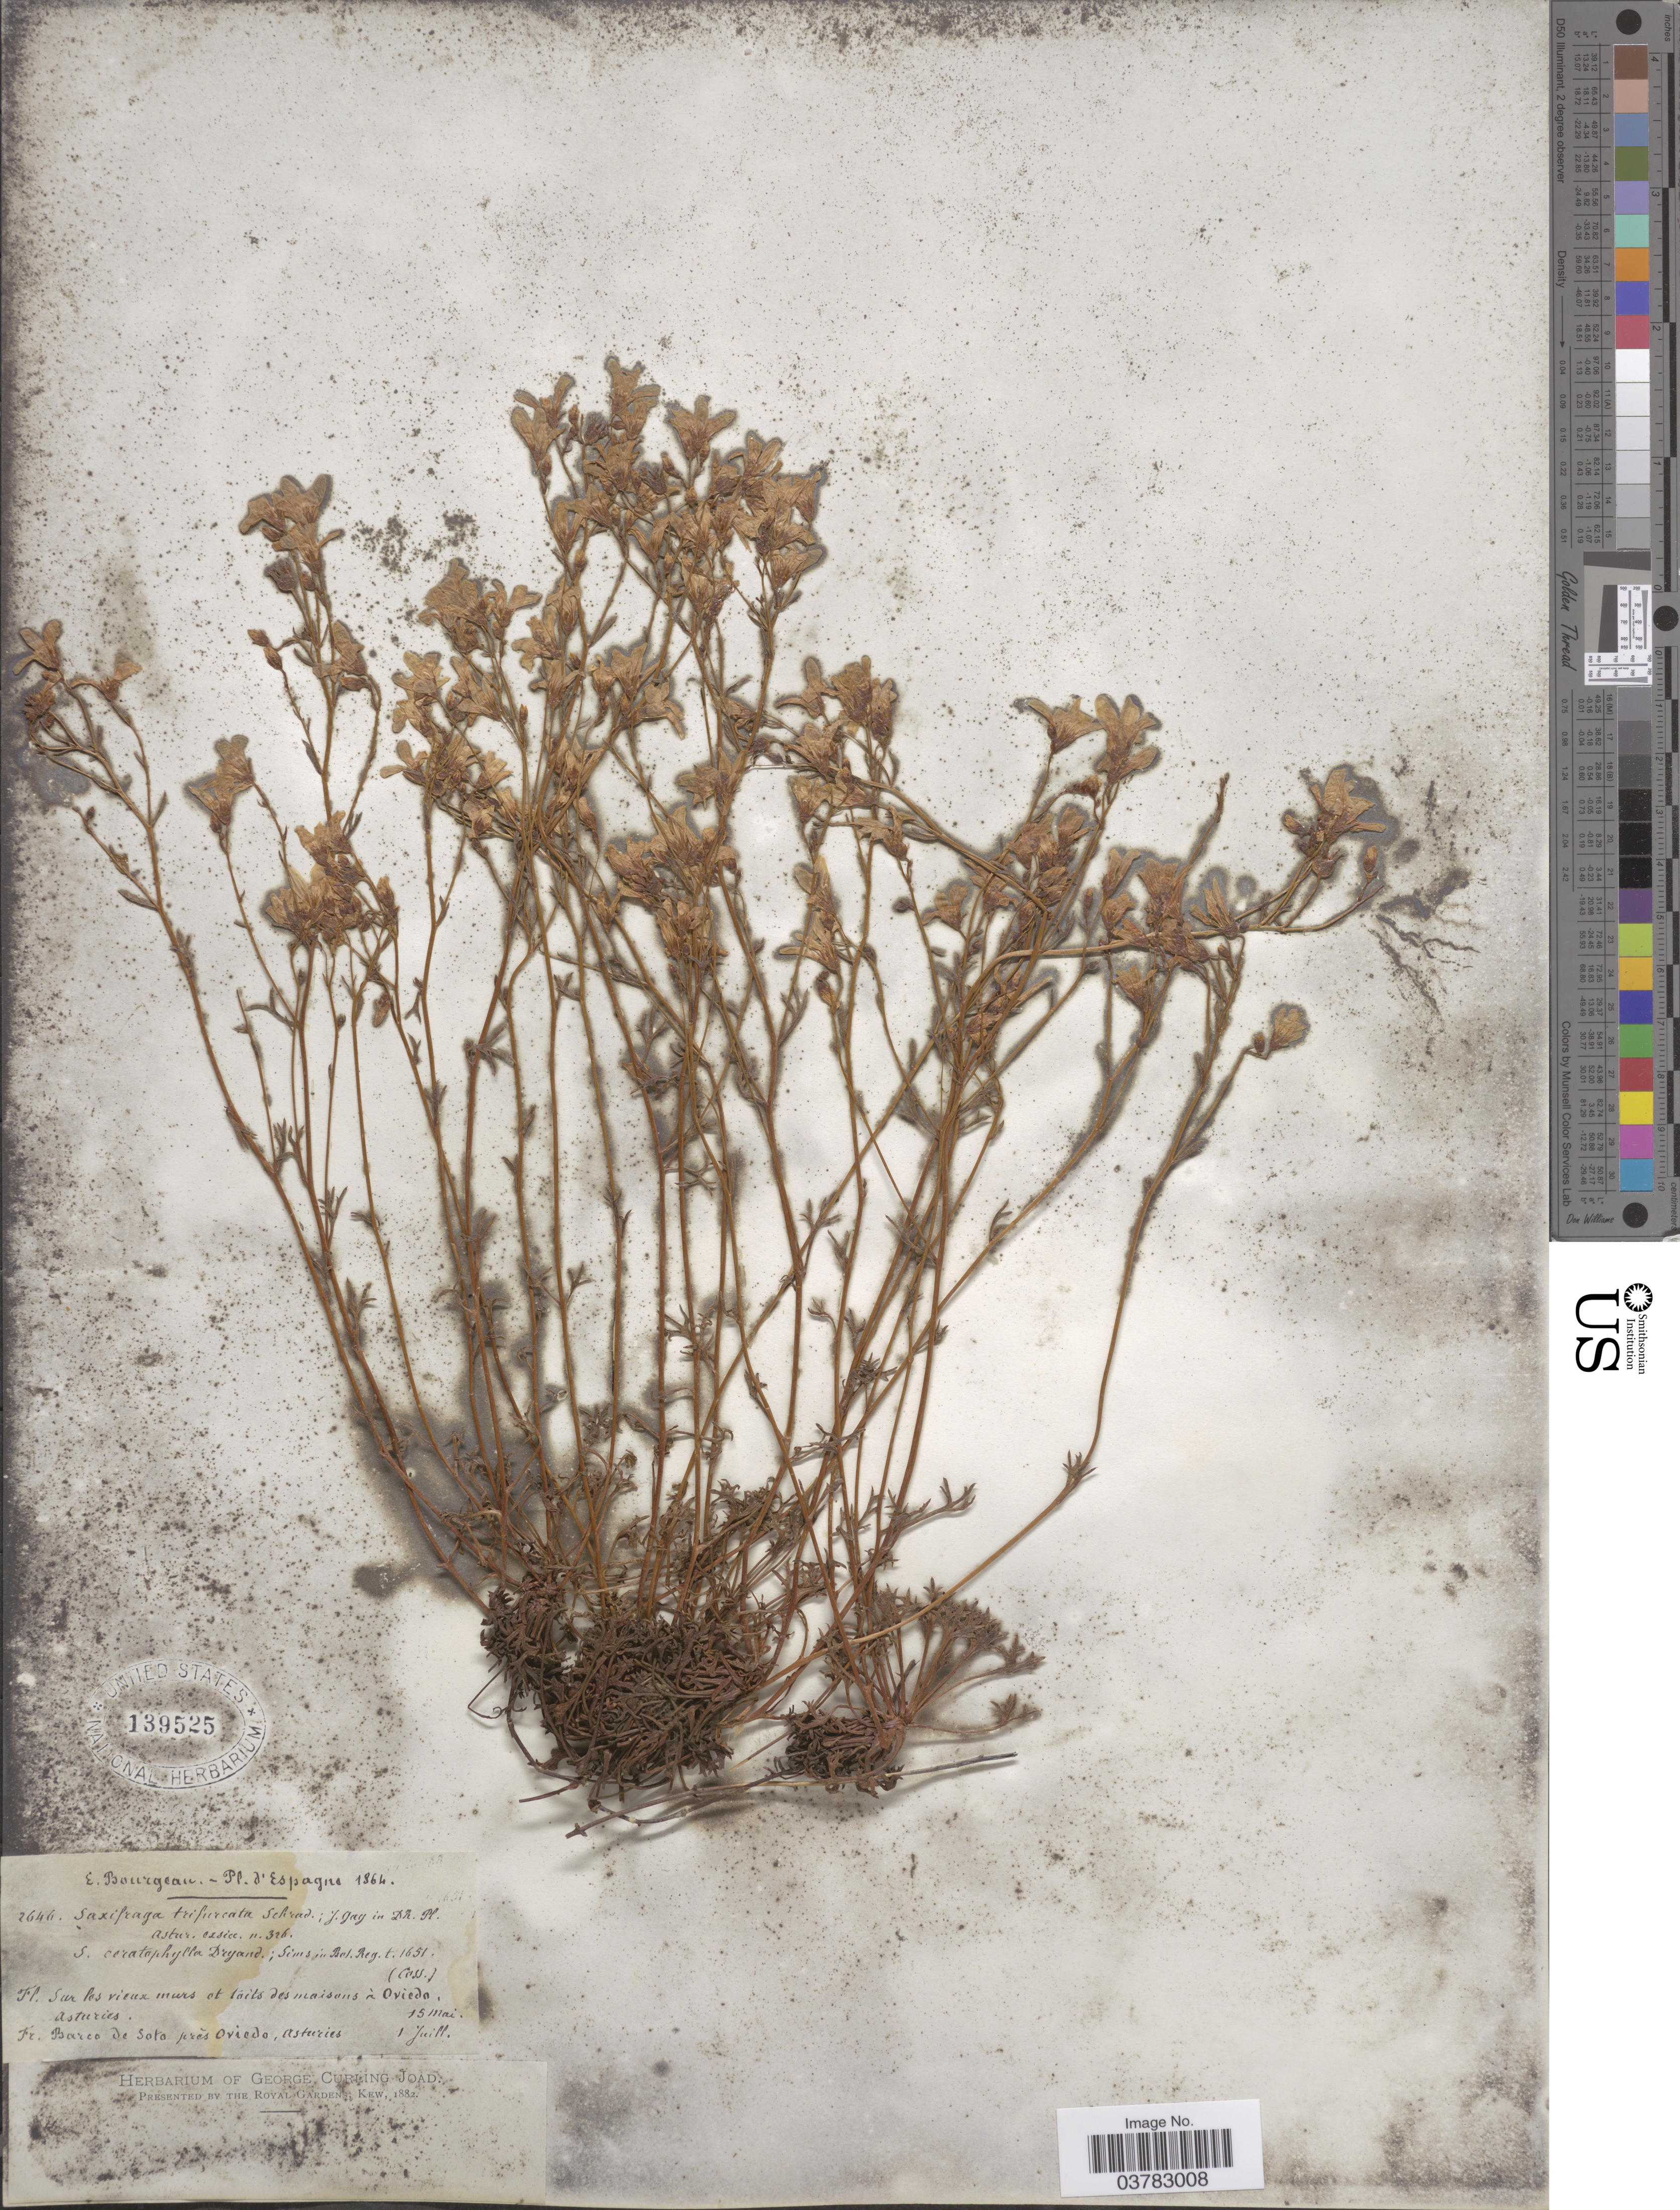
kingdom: Plantae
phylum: Tracheophyta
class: Magnoliopsida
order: Saxifragales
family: Saxifragaceae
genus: Saxifraga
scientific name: Saxifraga trifurcata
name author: Schrad.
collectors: E. Bourgeau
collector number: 2646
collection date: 1864-05-15/1864-07-01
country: Spain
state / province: Principado de Asturias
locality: Espagne. Sur les vieux murs et toits des moisons à Oviedo, Asturies. Barco de Soto près Oviedo, Asturies.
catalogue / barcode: US 139525